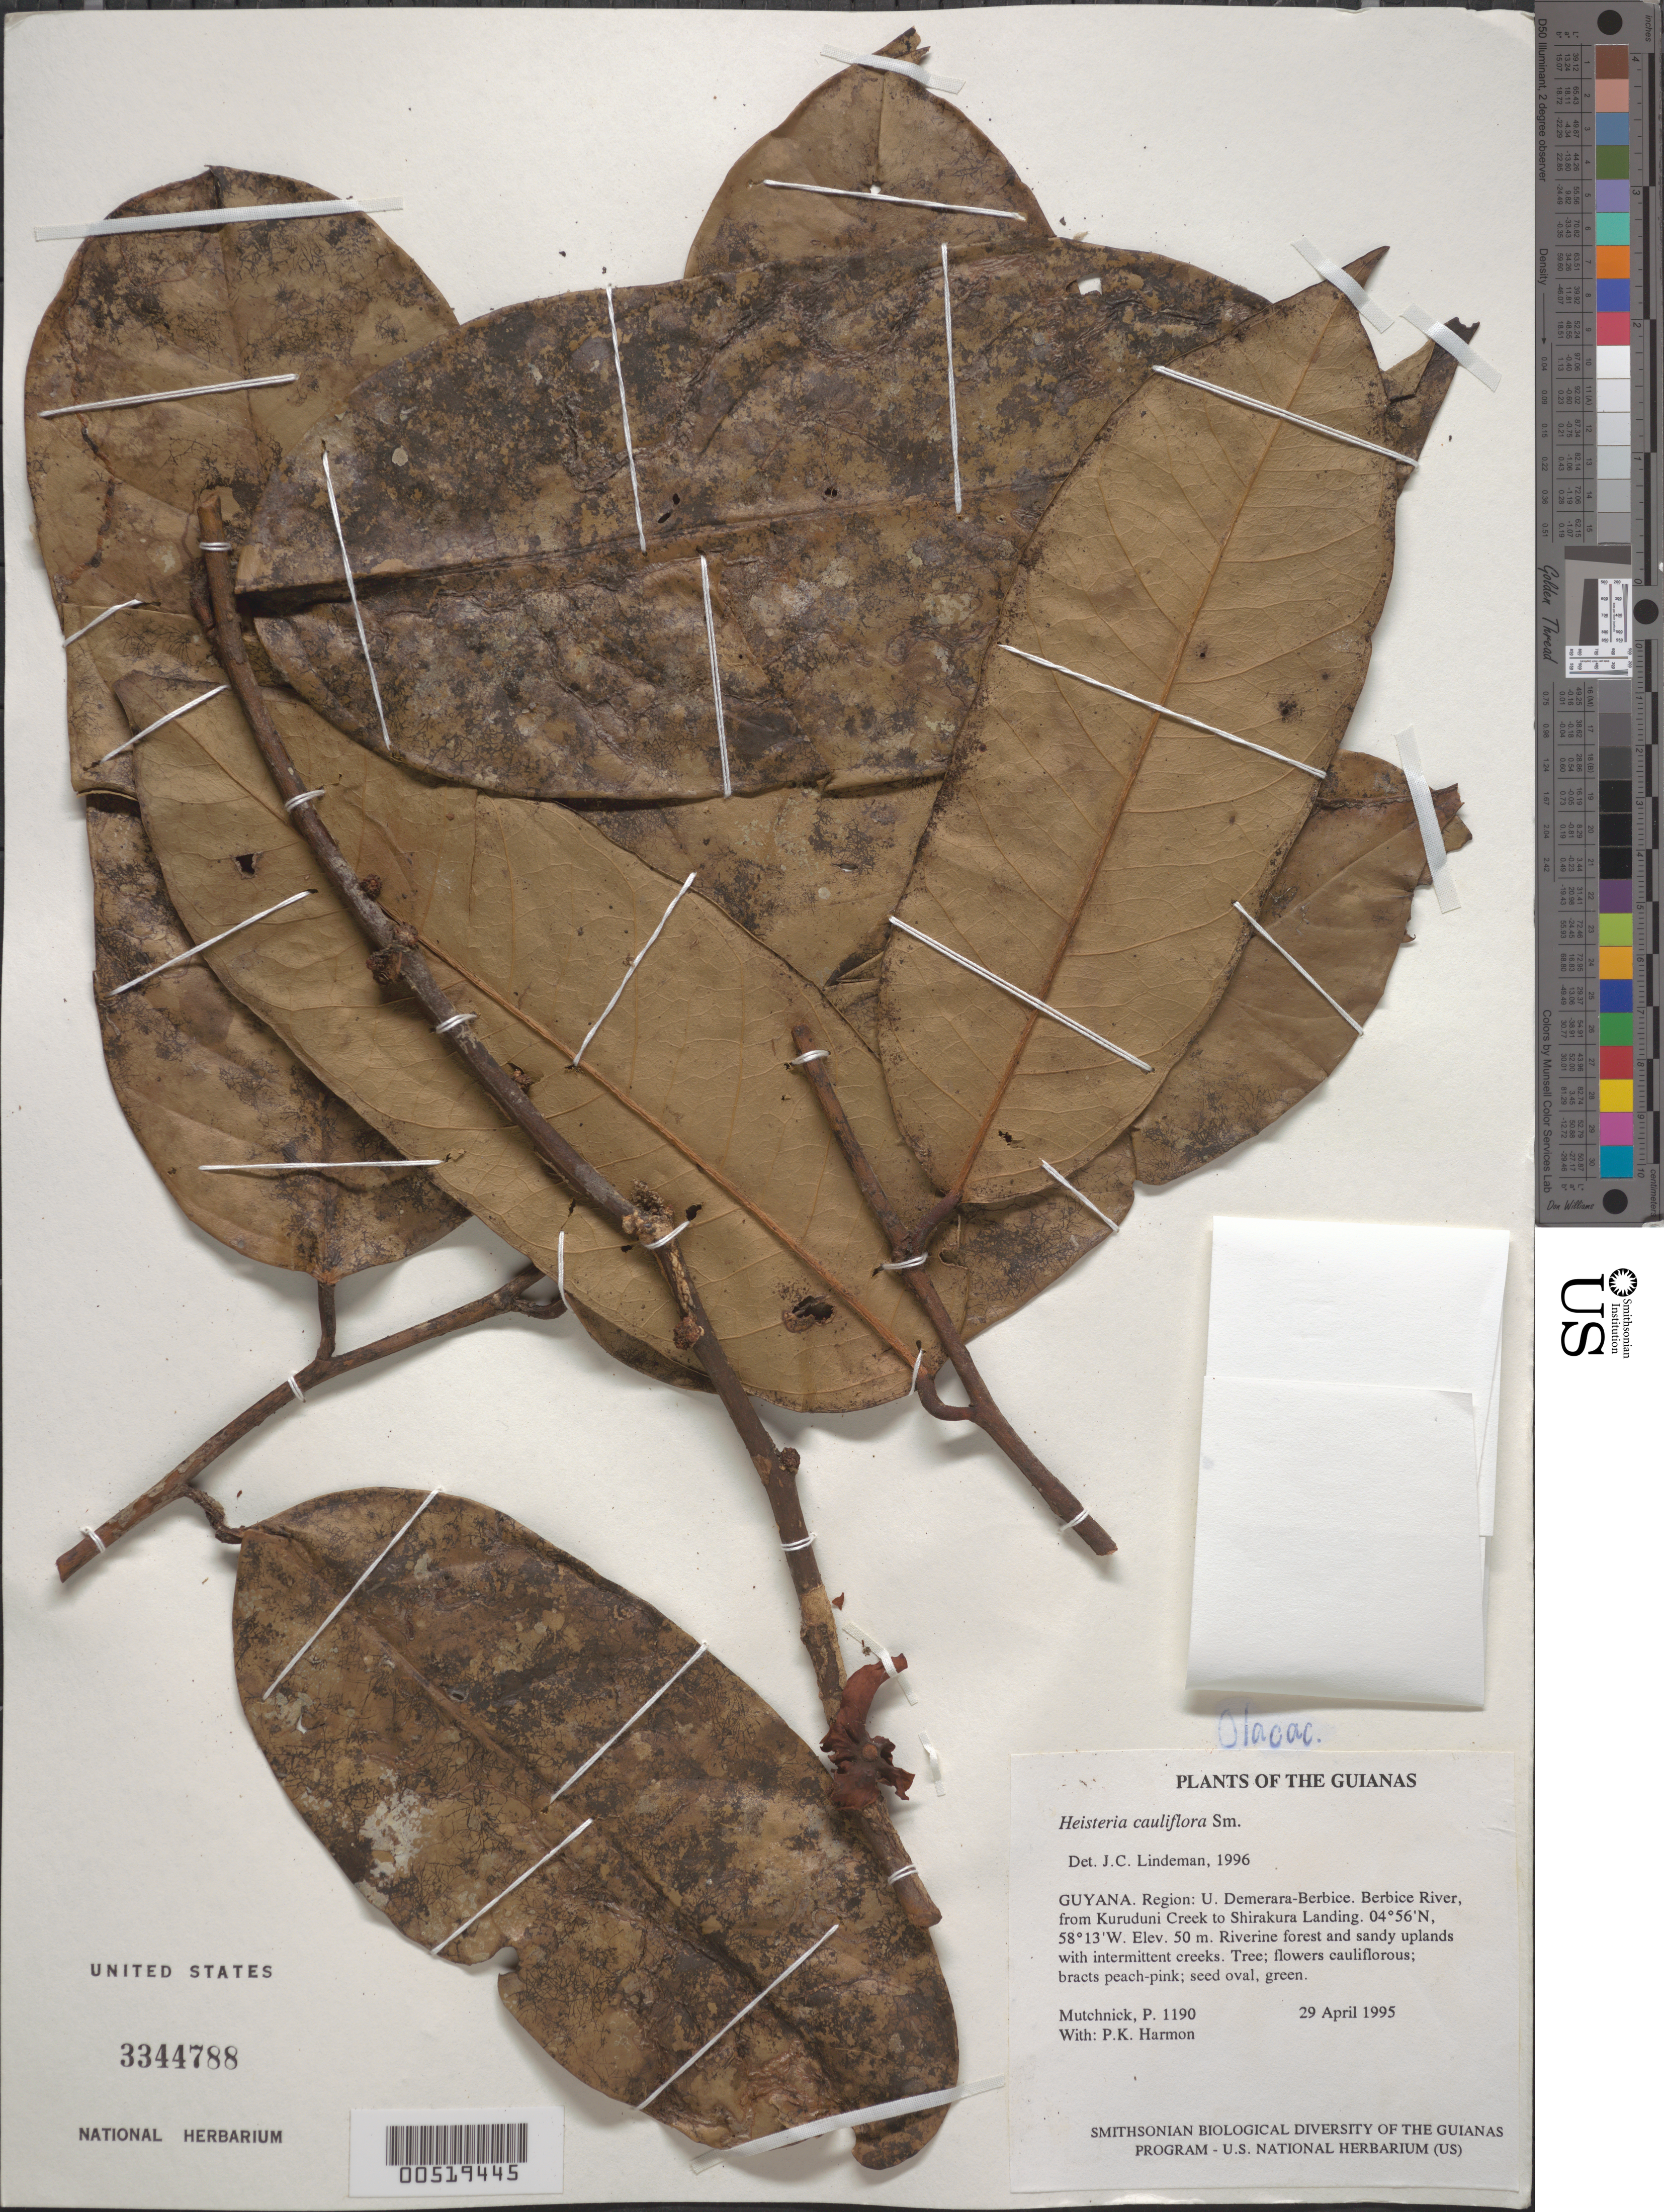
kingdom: Plantae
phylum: Tracheophyta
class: Magnoliopsida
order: Santalales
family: Erythropalaceae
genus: Heisteria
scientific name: Heisteria cauliflora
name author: Sm.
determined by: Lindeman, J. C.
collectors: P. Mutchnick & P. Harmon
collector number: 1190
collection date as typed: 29 April 1995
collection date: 1995-04-29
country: Guyana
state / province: U. Demerara-Berbice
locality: Berbice River, from Kuruduni Creek to Shirakura Landing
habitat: Riverine forest and sandy uplands with intermittent creeks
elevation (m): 50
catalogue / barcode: US 3344788